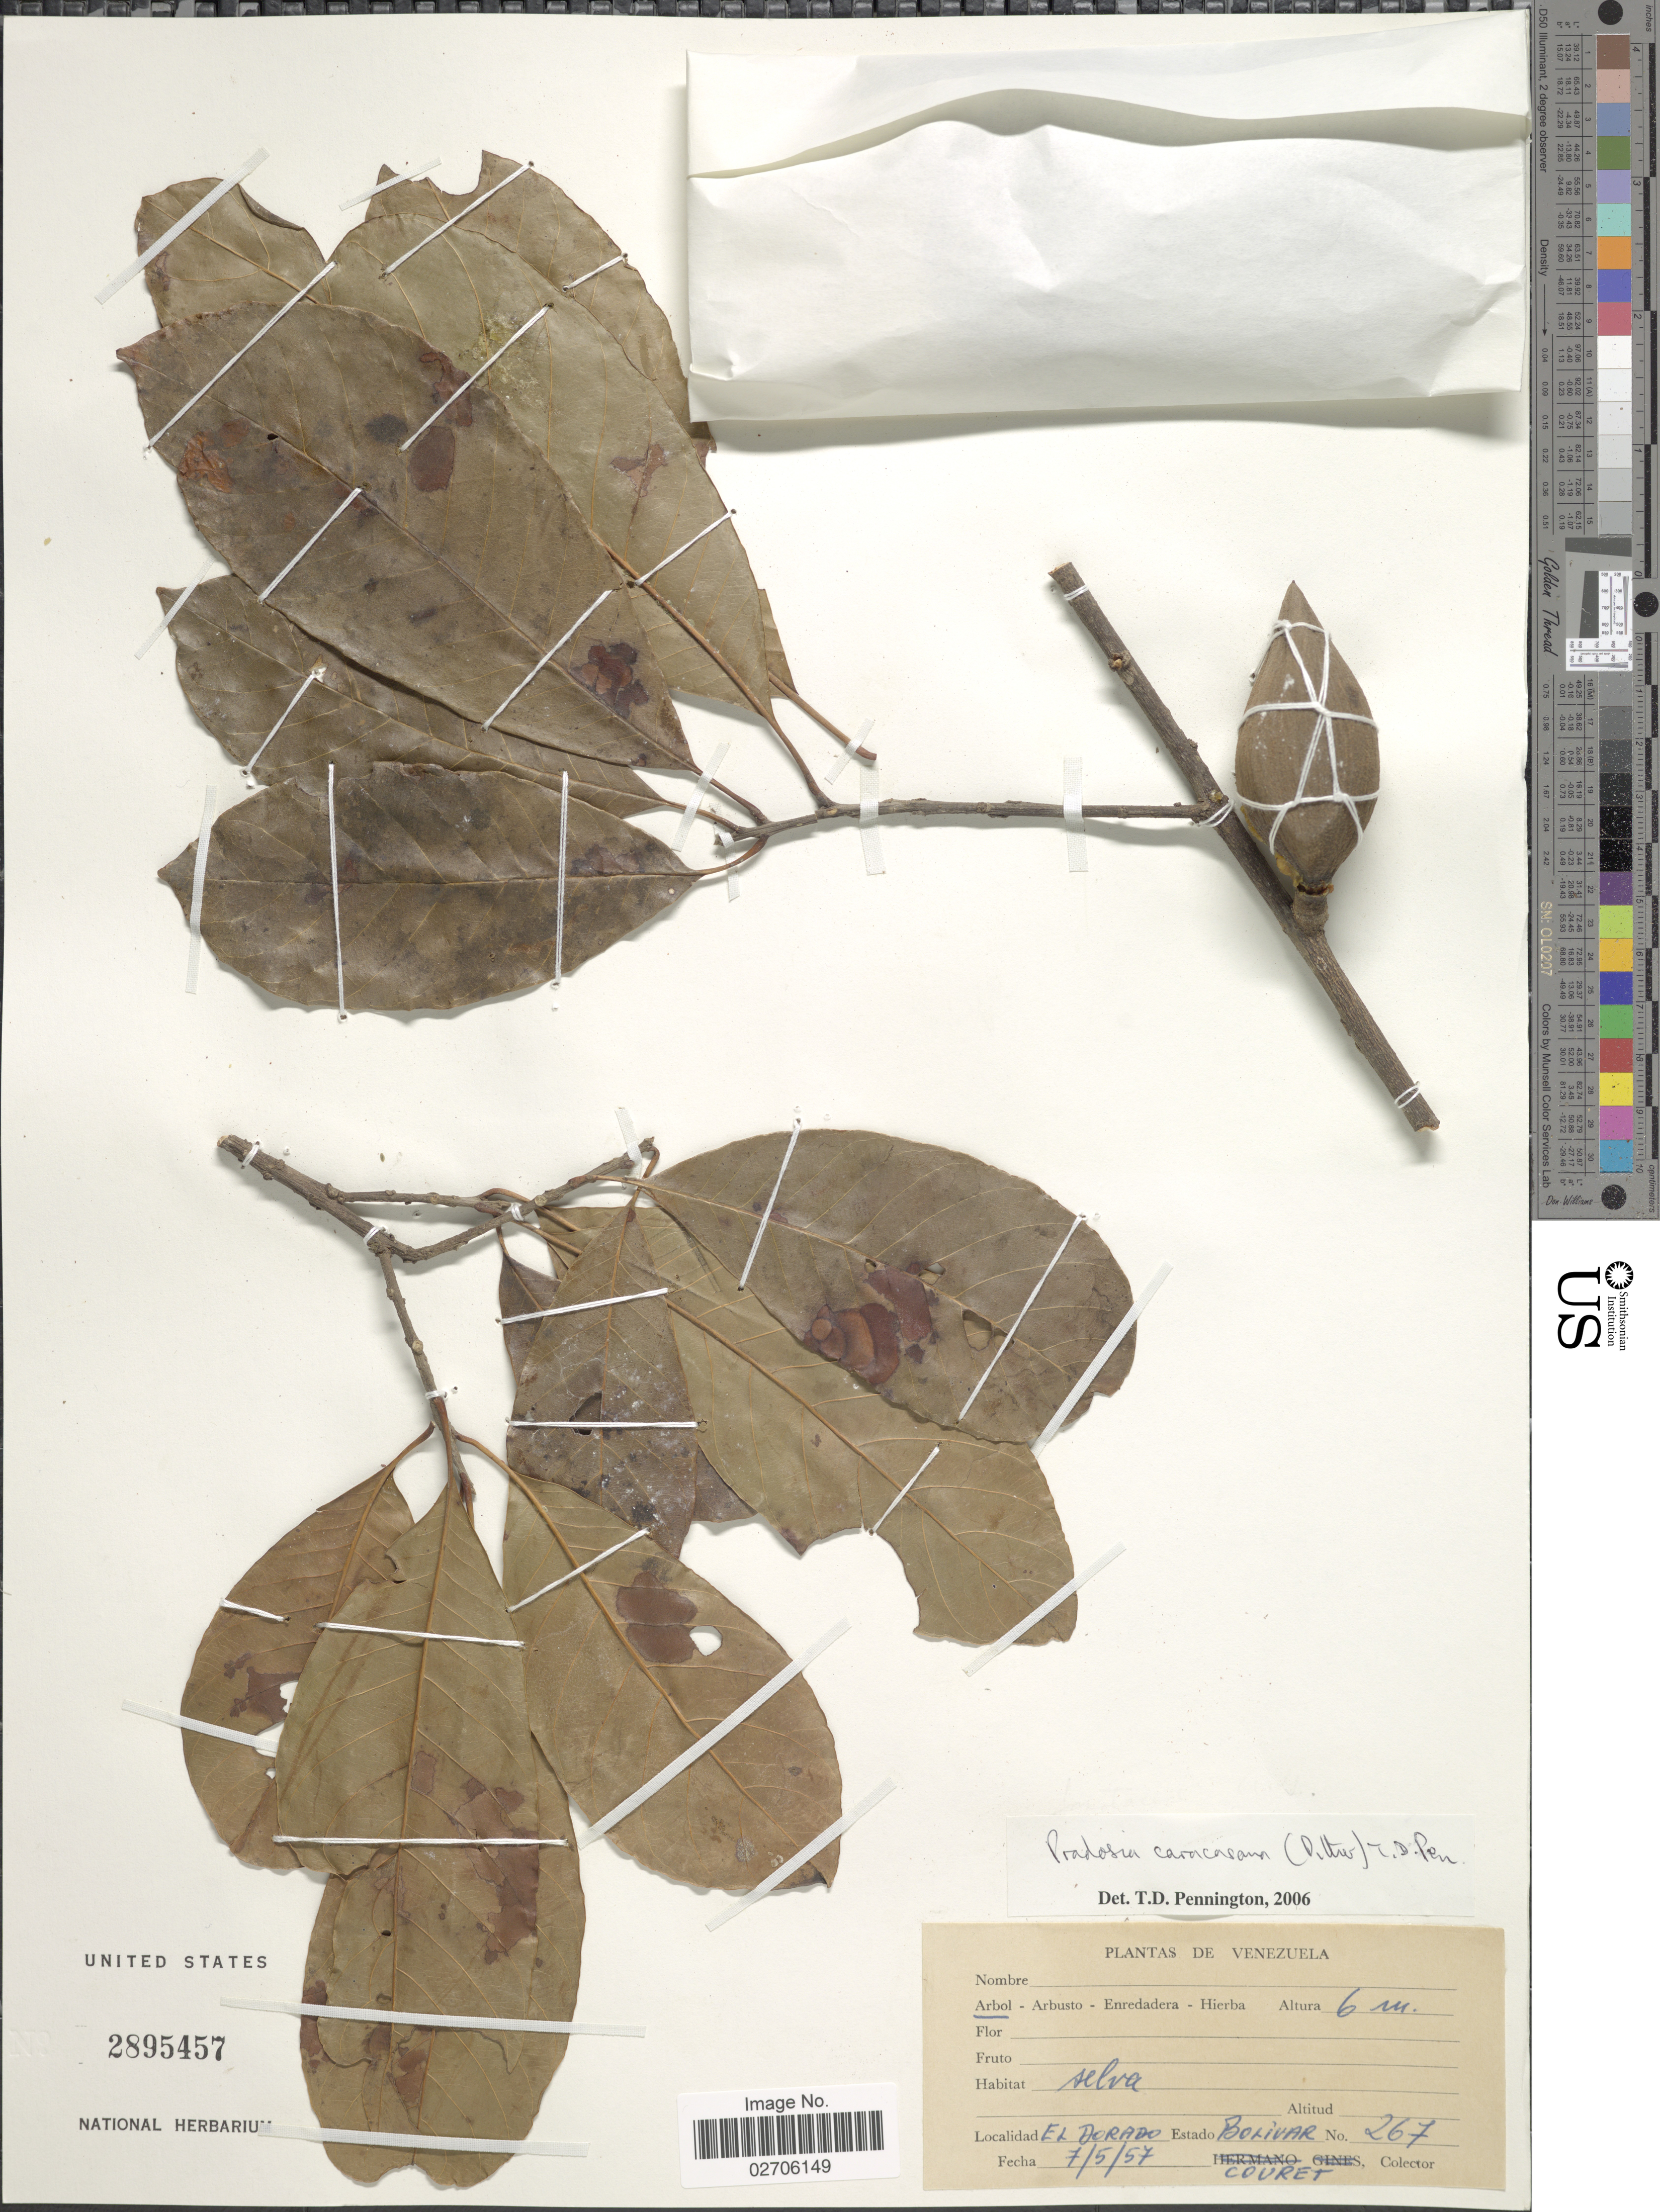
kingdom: Plantae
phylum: Tracheophyta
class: Magnoliopsida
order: Ericales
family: Sapotaceae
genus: Pradosia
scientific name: Pradosia caracasana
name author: (Pittier) T.D. Penn.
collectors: -. Couret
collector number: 267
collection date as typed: Transcribed d/m/y: 7/5/57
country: Venezuela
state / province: Bolivar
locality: El Dorado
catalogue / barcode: US 2895457